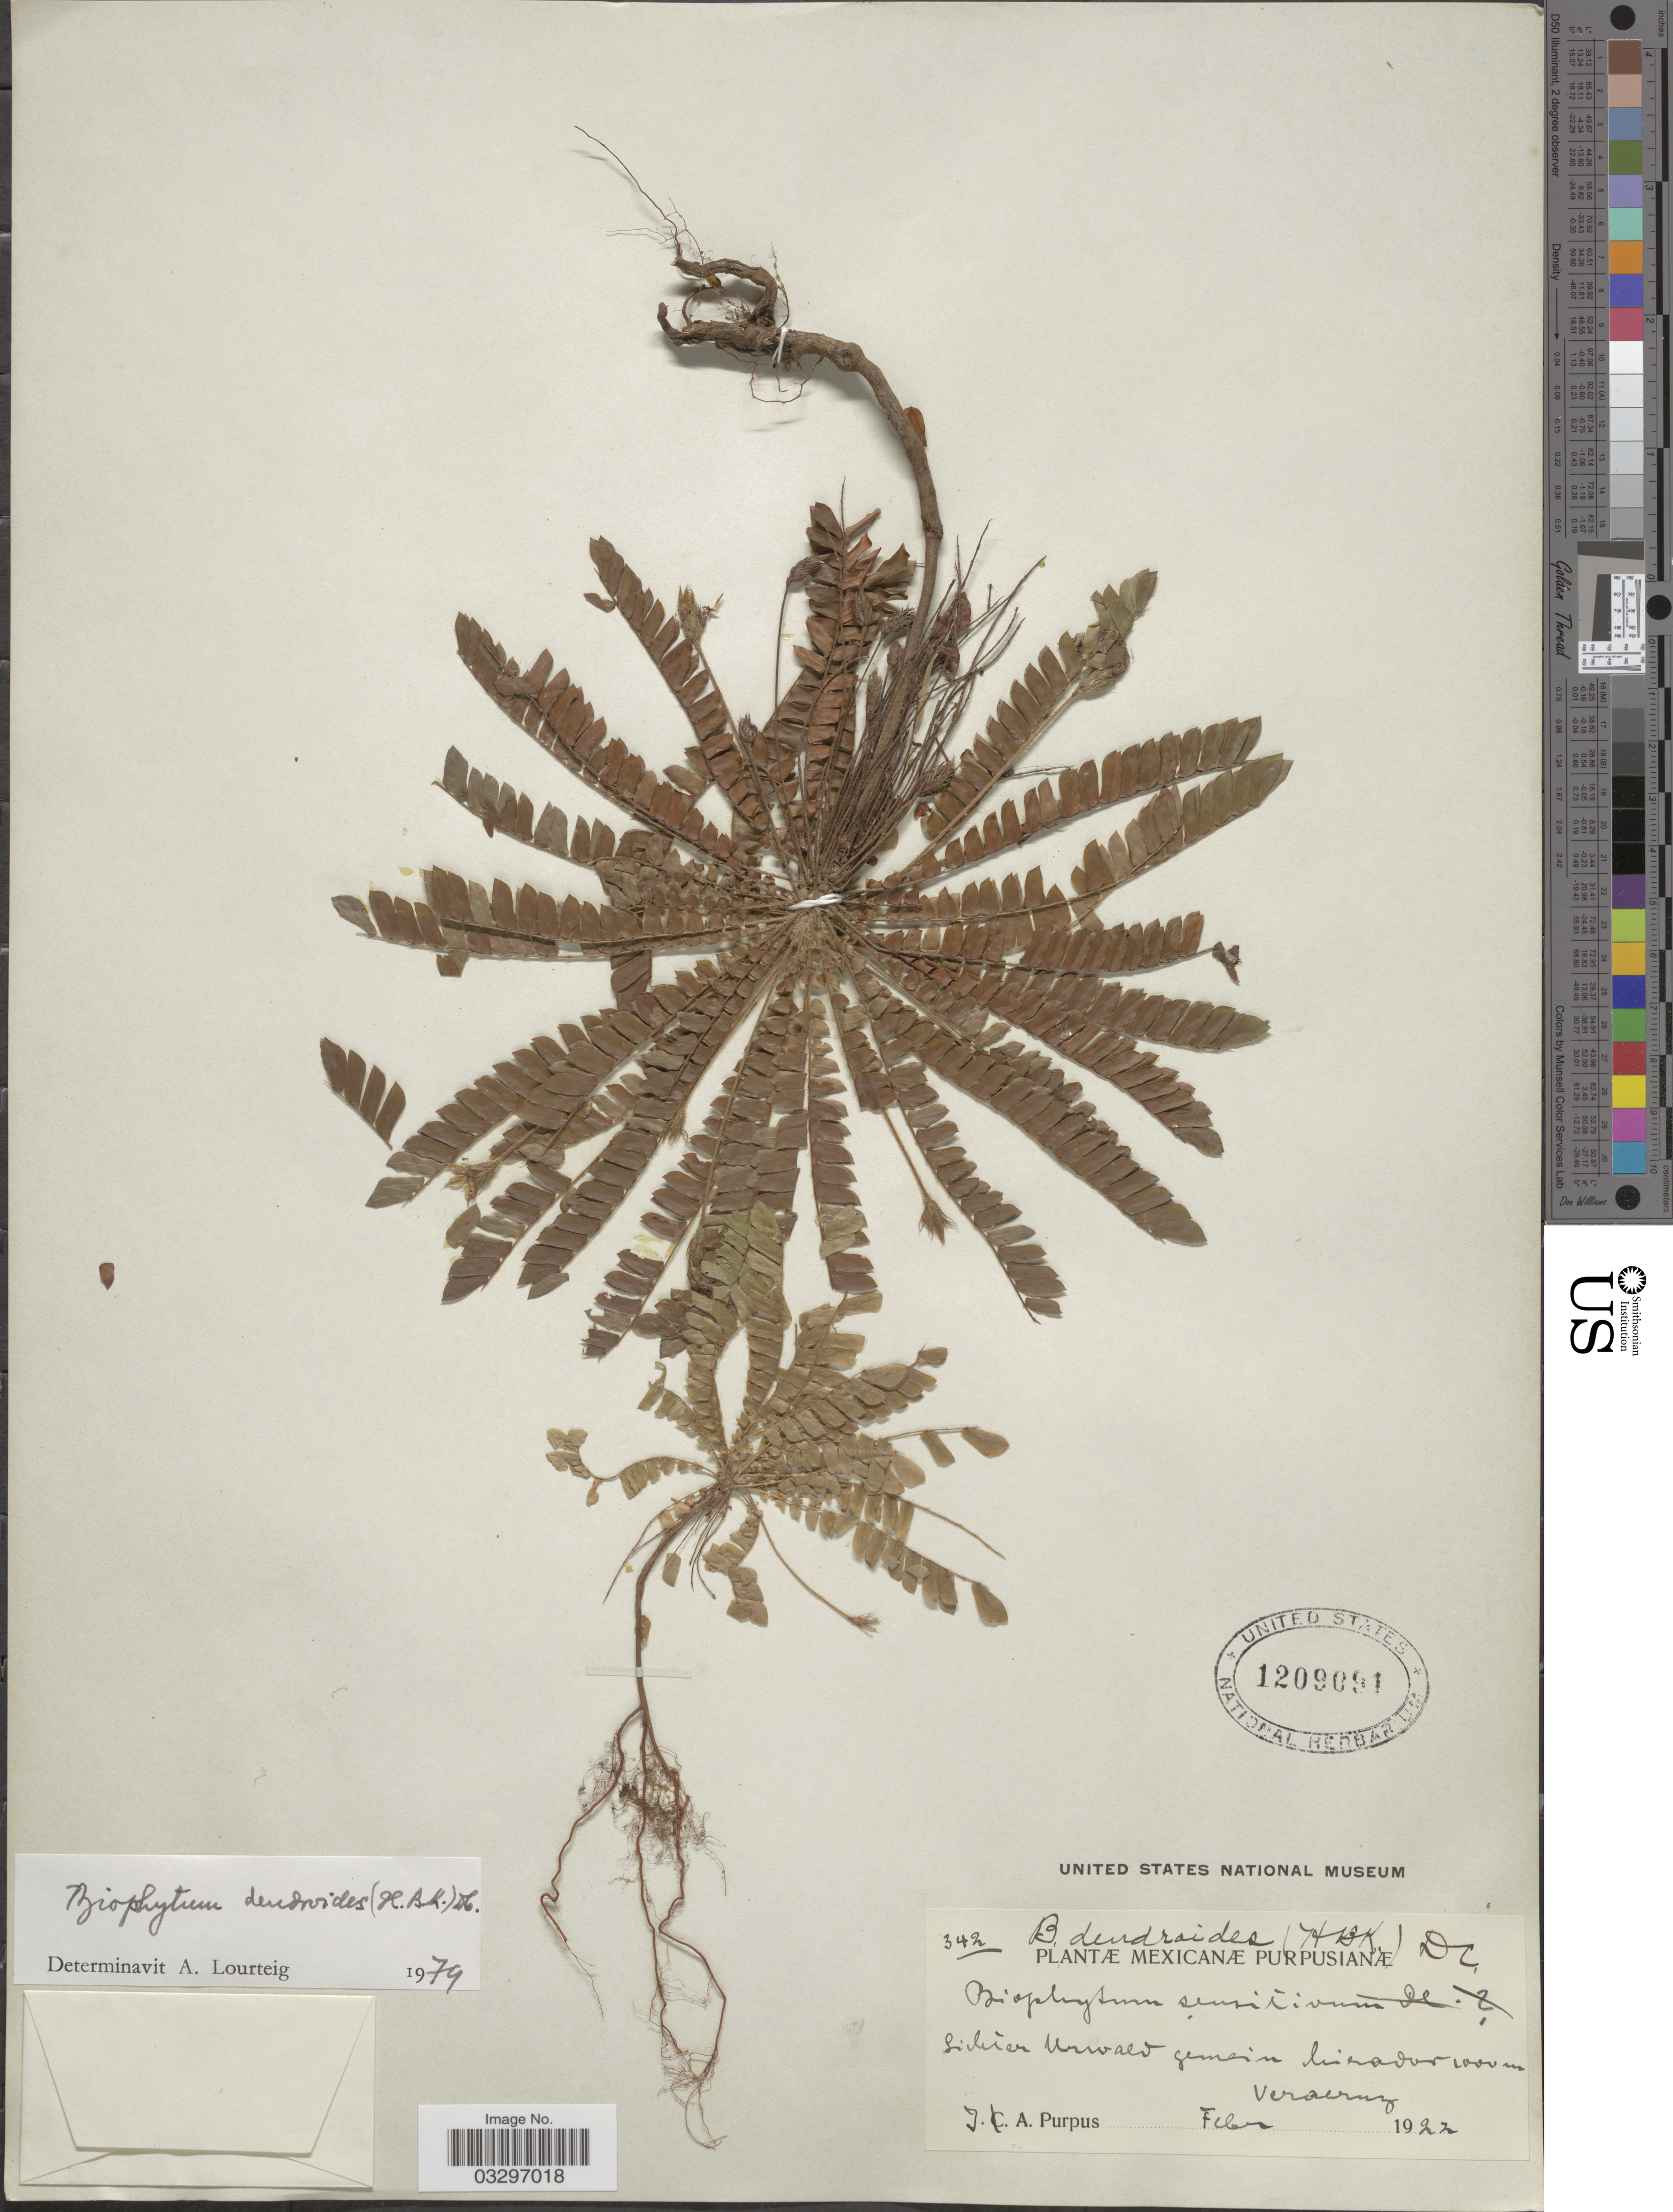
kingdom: Plantae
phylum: Tracheophyta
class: Magnoliopsida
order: Oxalidales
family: Oxalidaceae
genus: Biophytum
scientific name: Biophytum dendroides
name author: (Kunth) DC.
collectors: J. A. Purpus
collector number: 342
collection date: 1922-02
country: Mexico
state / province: Veracruz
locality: Veracruz.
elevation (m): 1000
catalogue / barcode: US 1209091